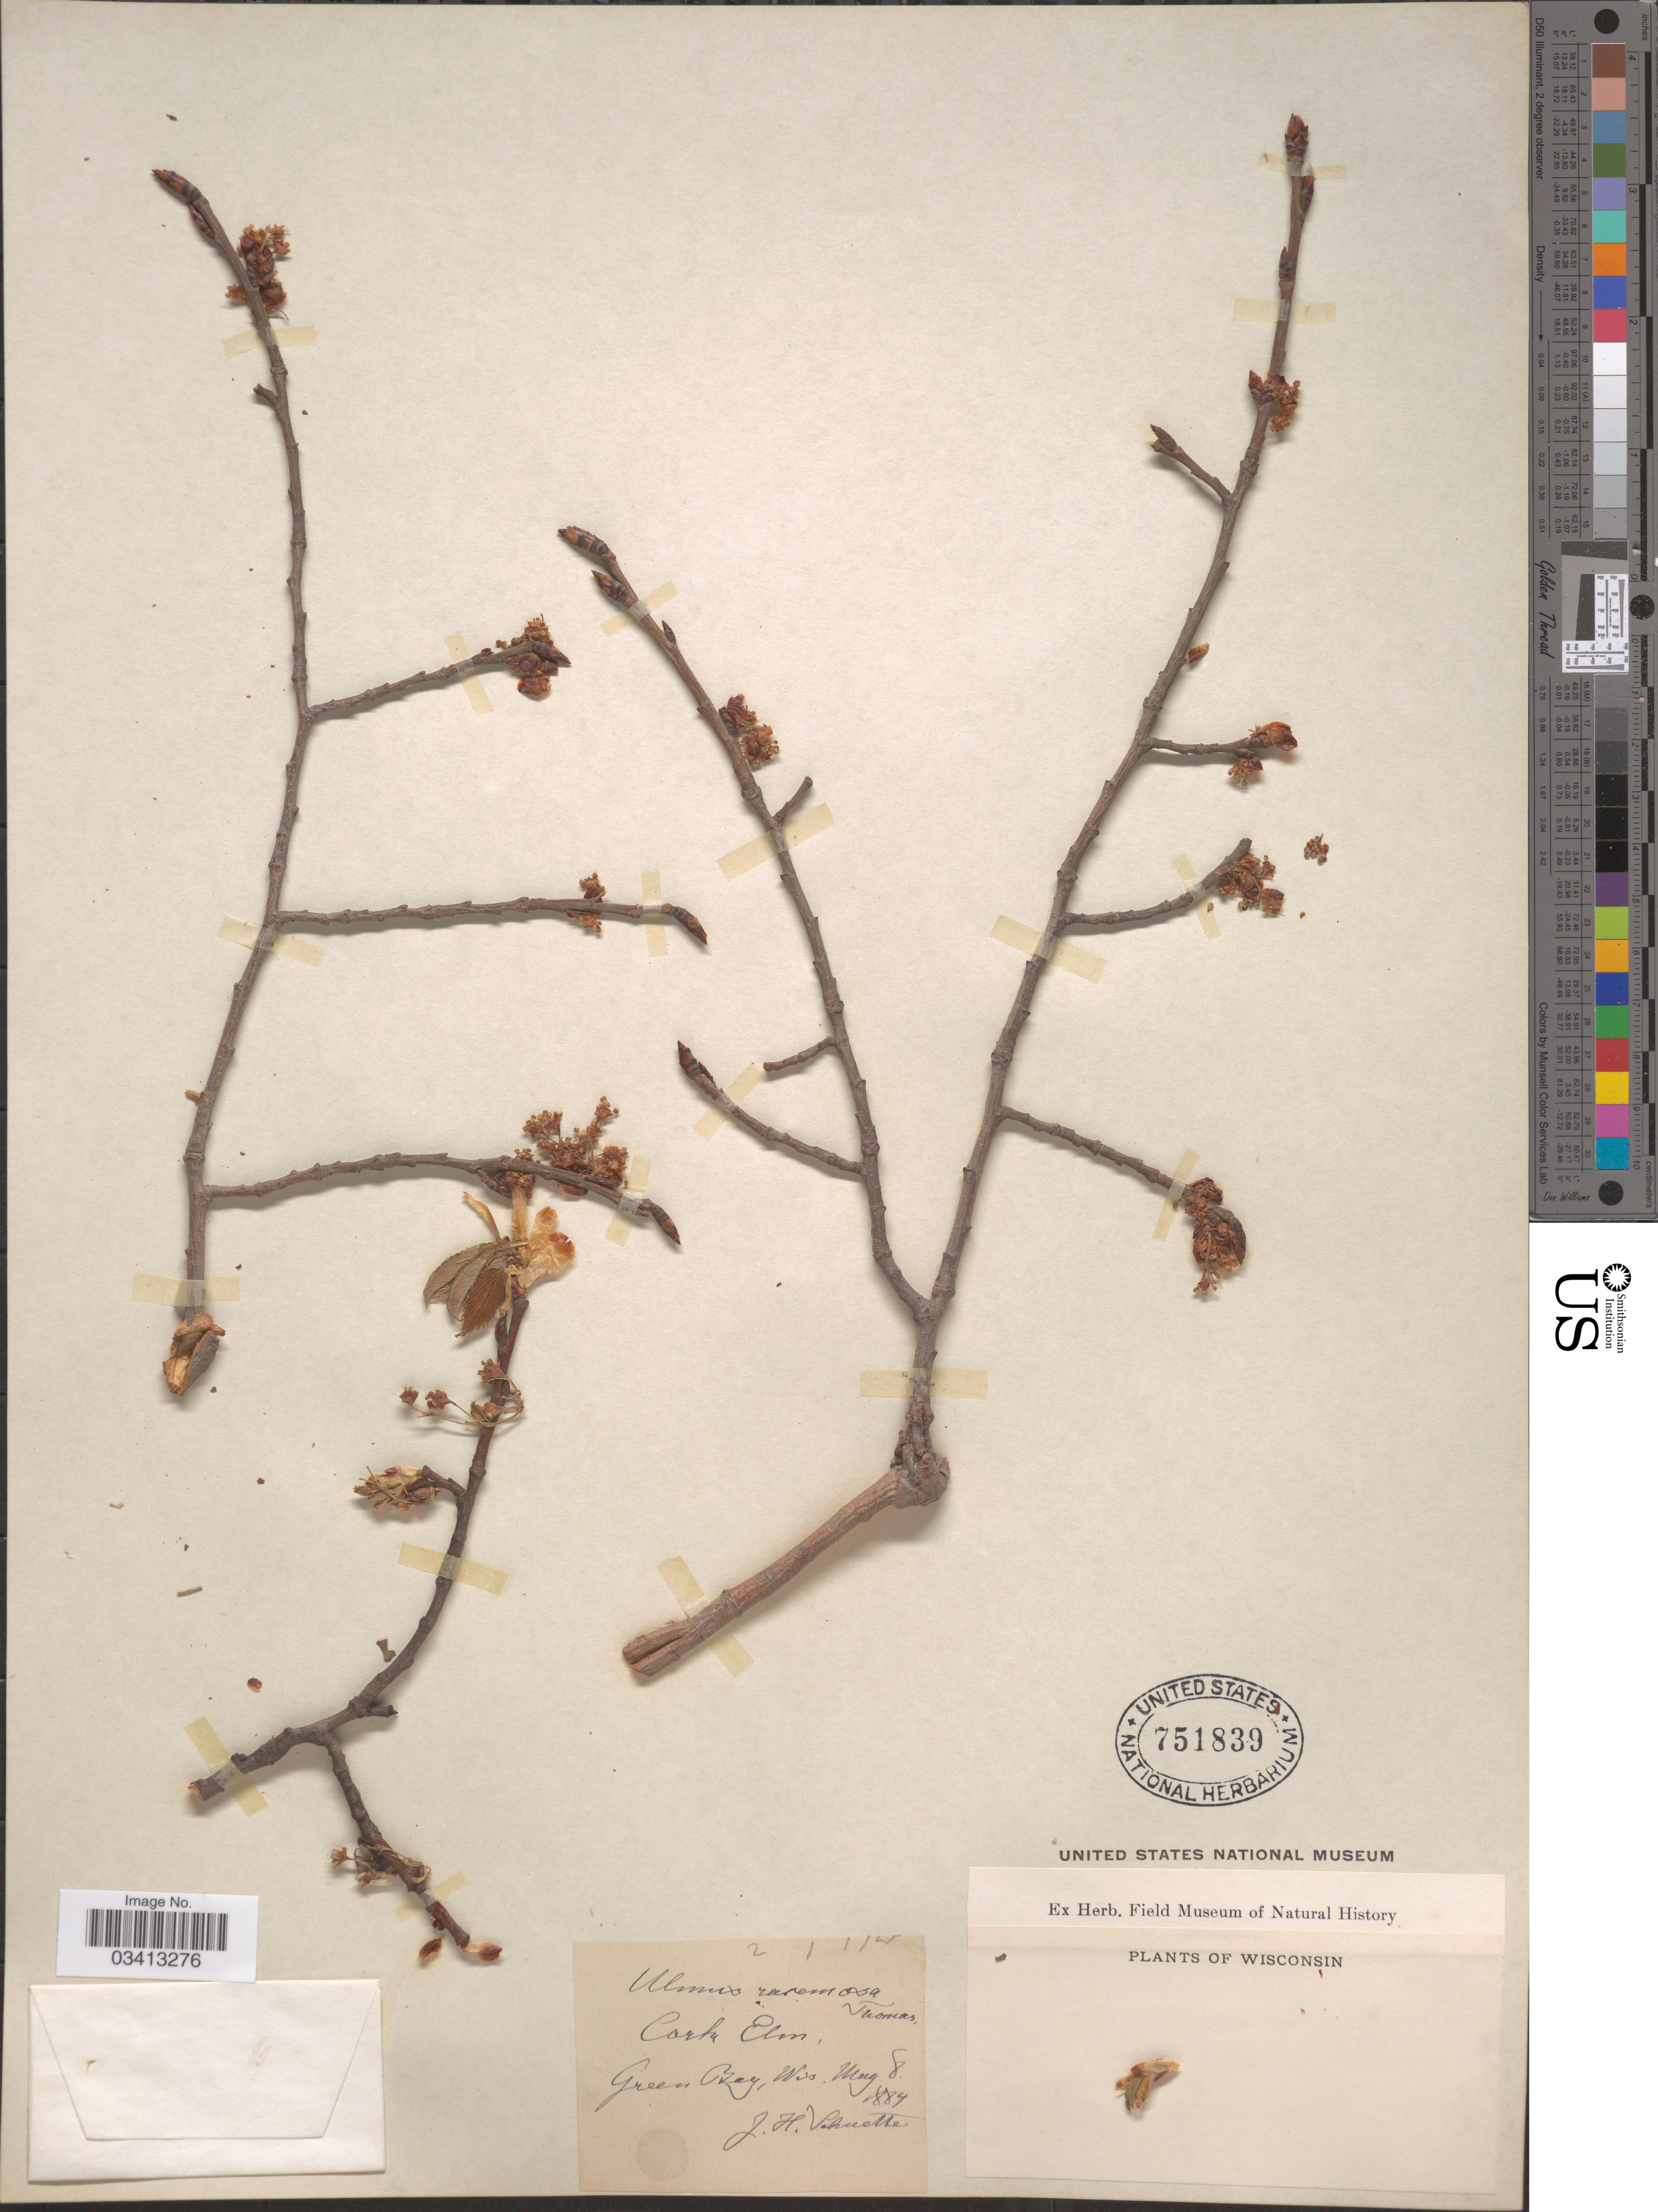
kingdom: Plantae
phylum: Tracheophyta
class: Magnoliopsida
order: Rosales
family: Ulmaceae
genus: Ulmus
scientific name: Ulmus thomasii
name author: Sarg.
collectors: J. H. Schuette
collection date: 1884-05-08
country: United States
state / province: Wisconsin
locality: Cork Elm. Green Bay.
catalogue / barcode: US 751839